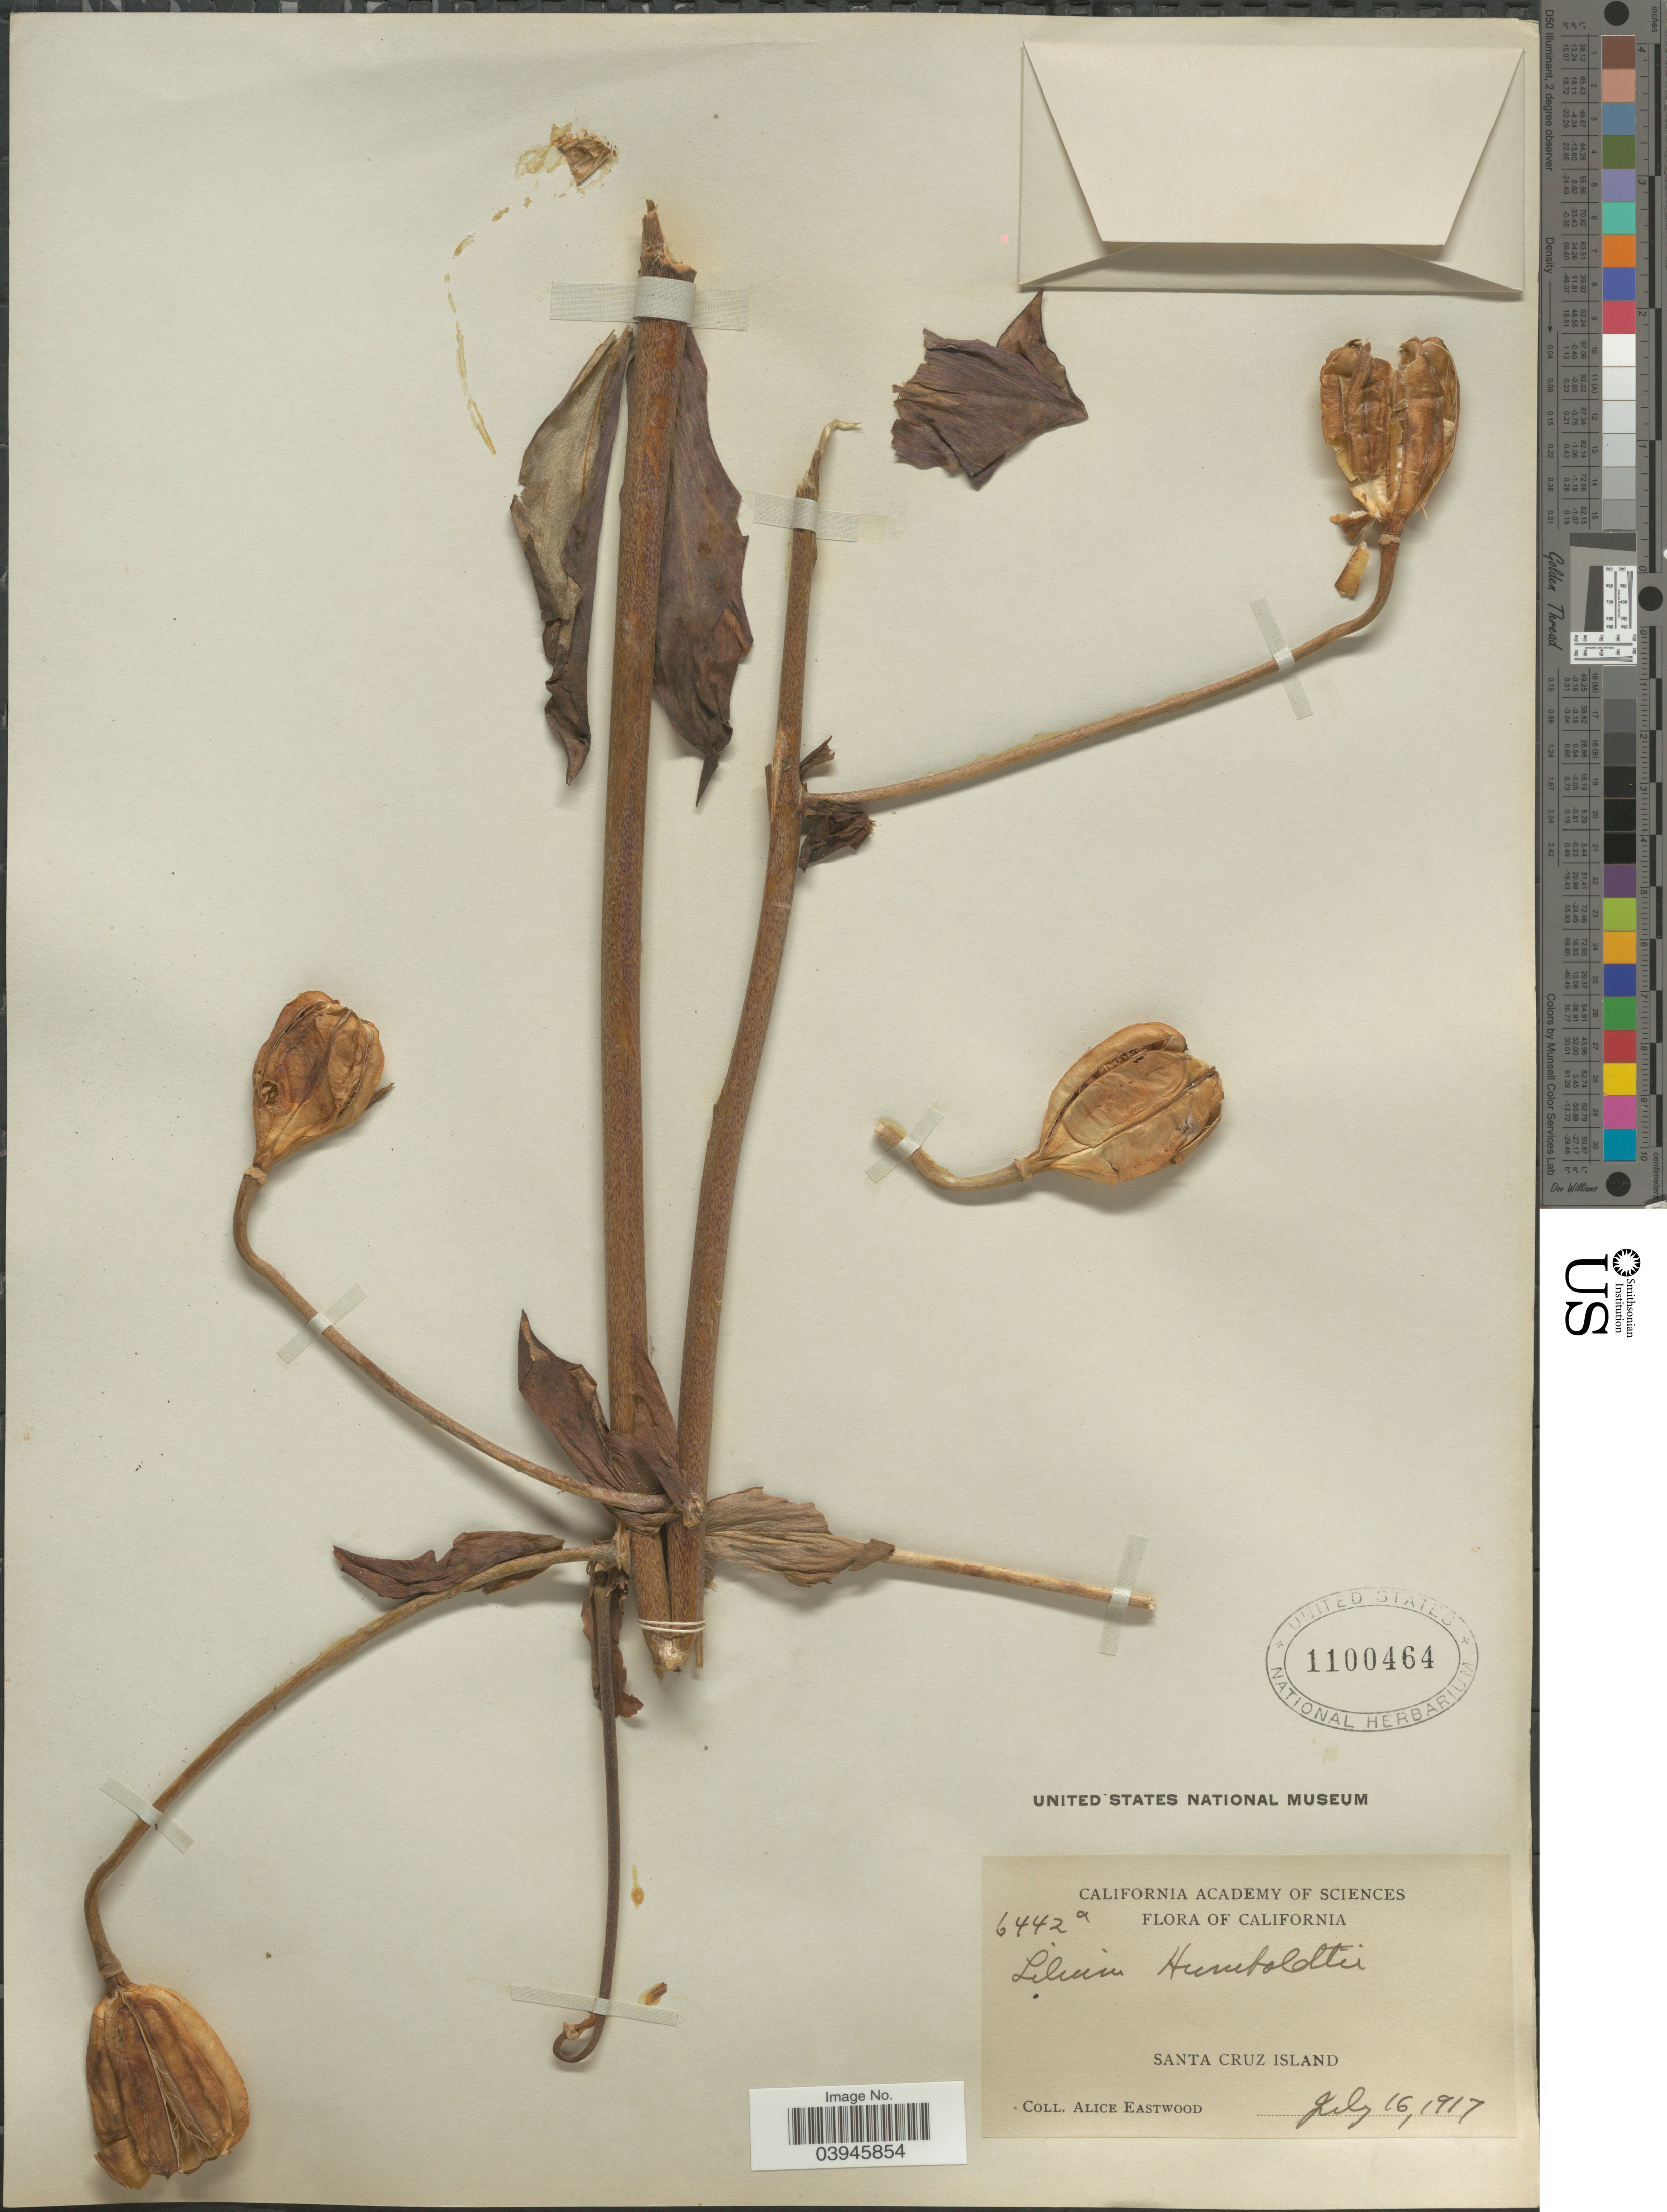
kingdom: Plantae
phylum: Tracheophyta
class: Liliopsida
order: Liliales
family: Liliaceae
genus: Lilium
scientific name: Lilium humboldtii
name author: Roezl & Leichtlin ex Duch.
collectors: A. Eastwood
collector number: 6442a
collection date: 1917-07-16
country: United States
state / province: California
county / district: Santa Barbara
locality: Santa Cruz Island.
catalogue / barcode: US 1100464